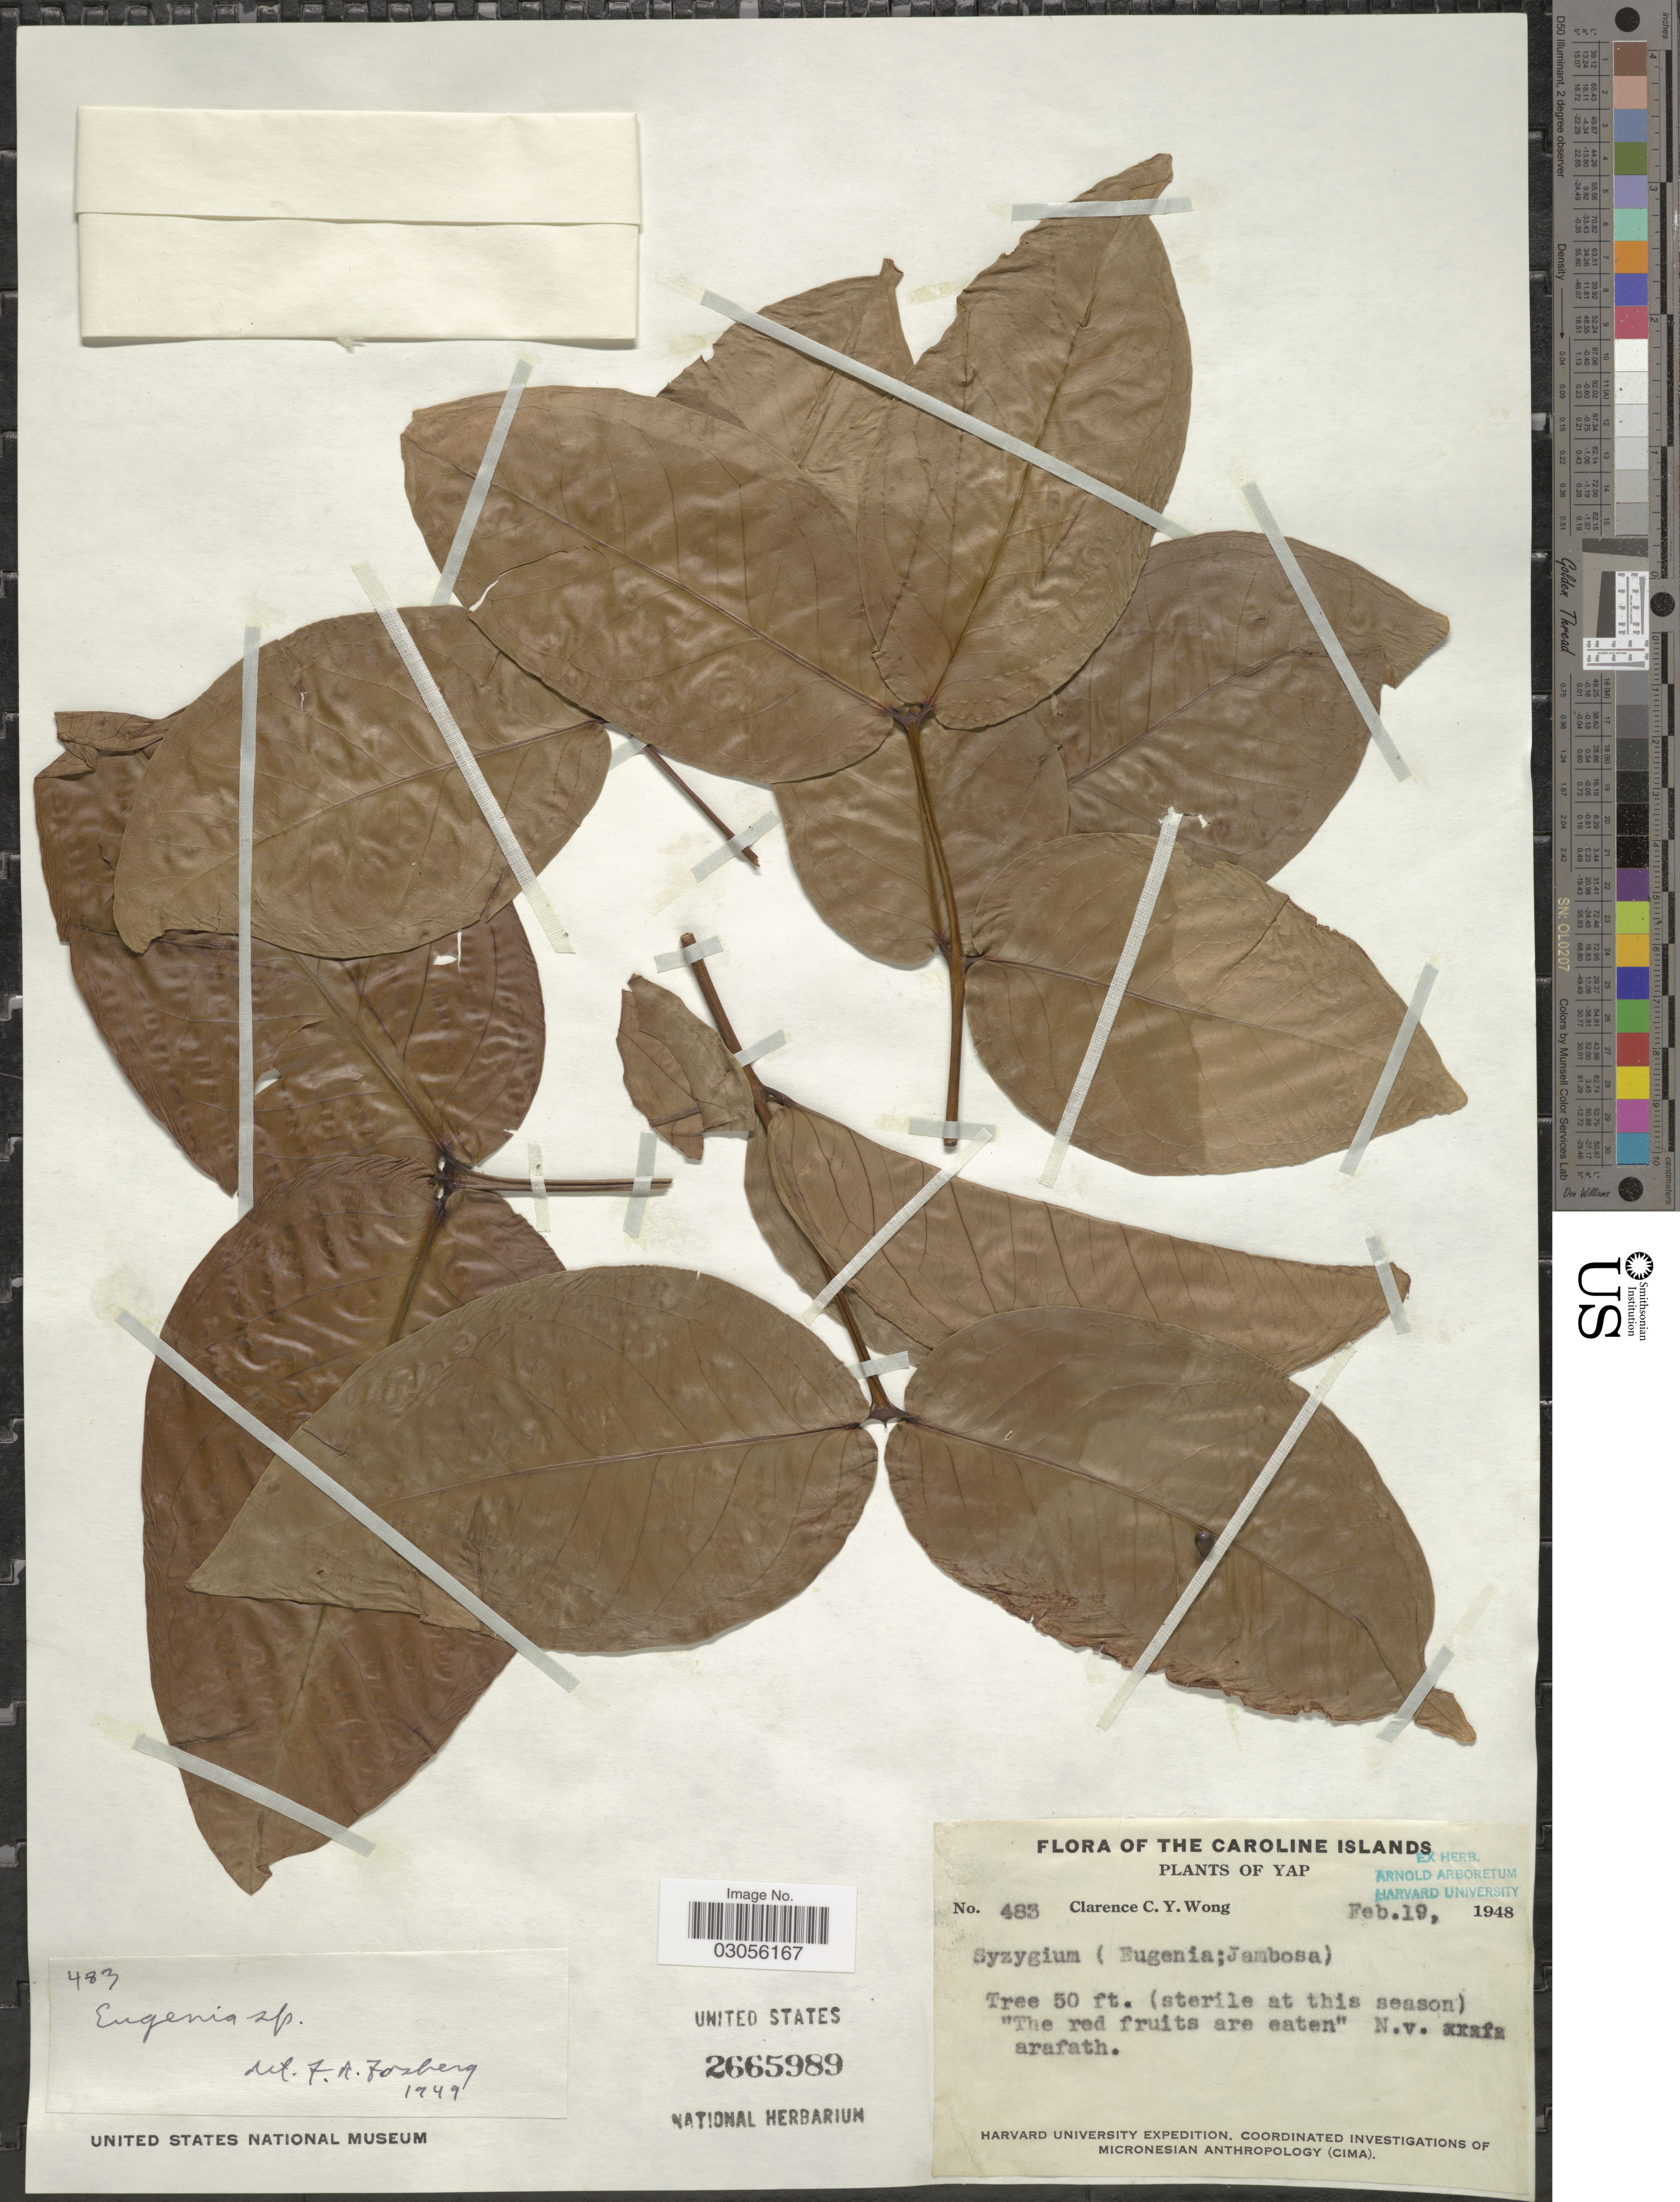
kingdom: Plantae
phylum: Tracheophyta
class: Magnoliopsida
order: Myrtales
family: Myrtaceae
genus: Syzygium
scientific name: Syzygium samarangense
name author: (Blume) Merr. & L.M. Perry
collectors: C. Wong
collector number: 483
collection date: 1948-02-19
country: Micronesia, Federated States of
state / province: Yap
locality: The Caroline Islands.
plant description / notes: cited by Byng et al., Phytotaxa 427(2): 124. 2019.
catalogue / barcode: US 2665989